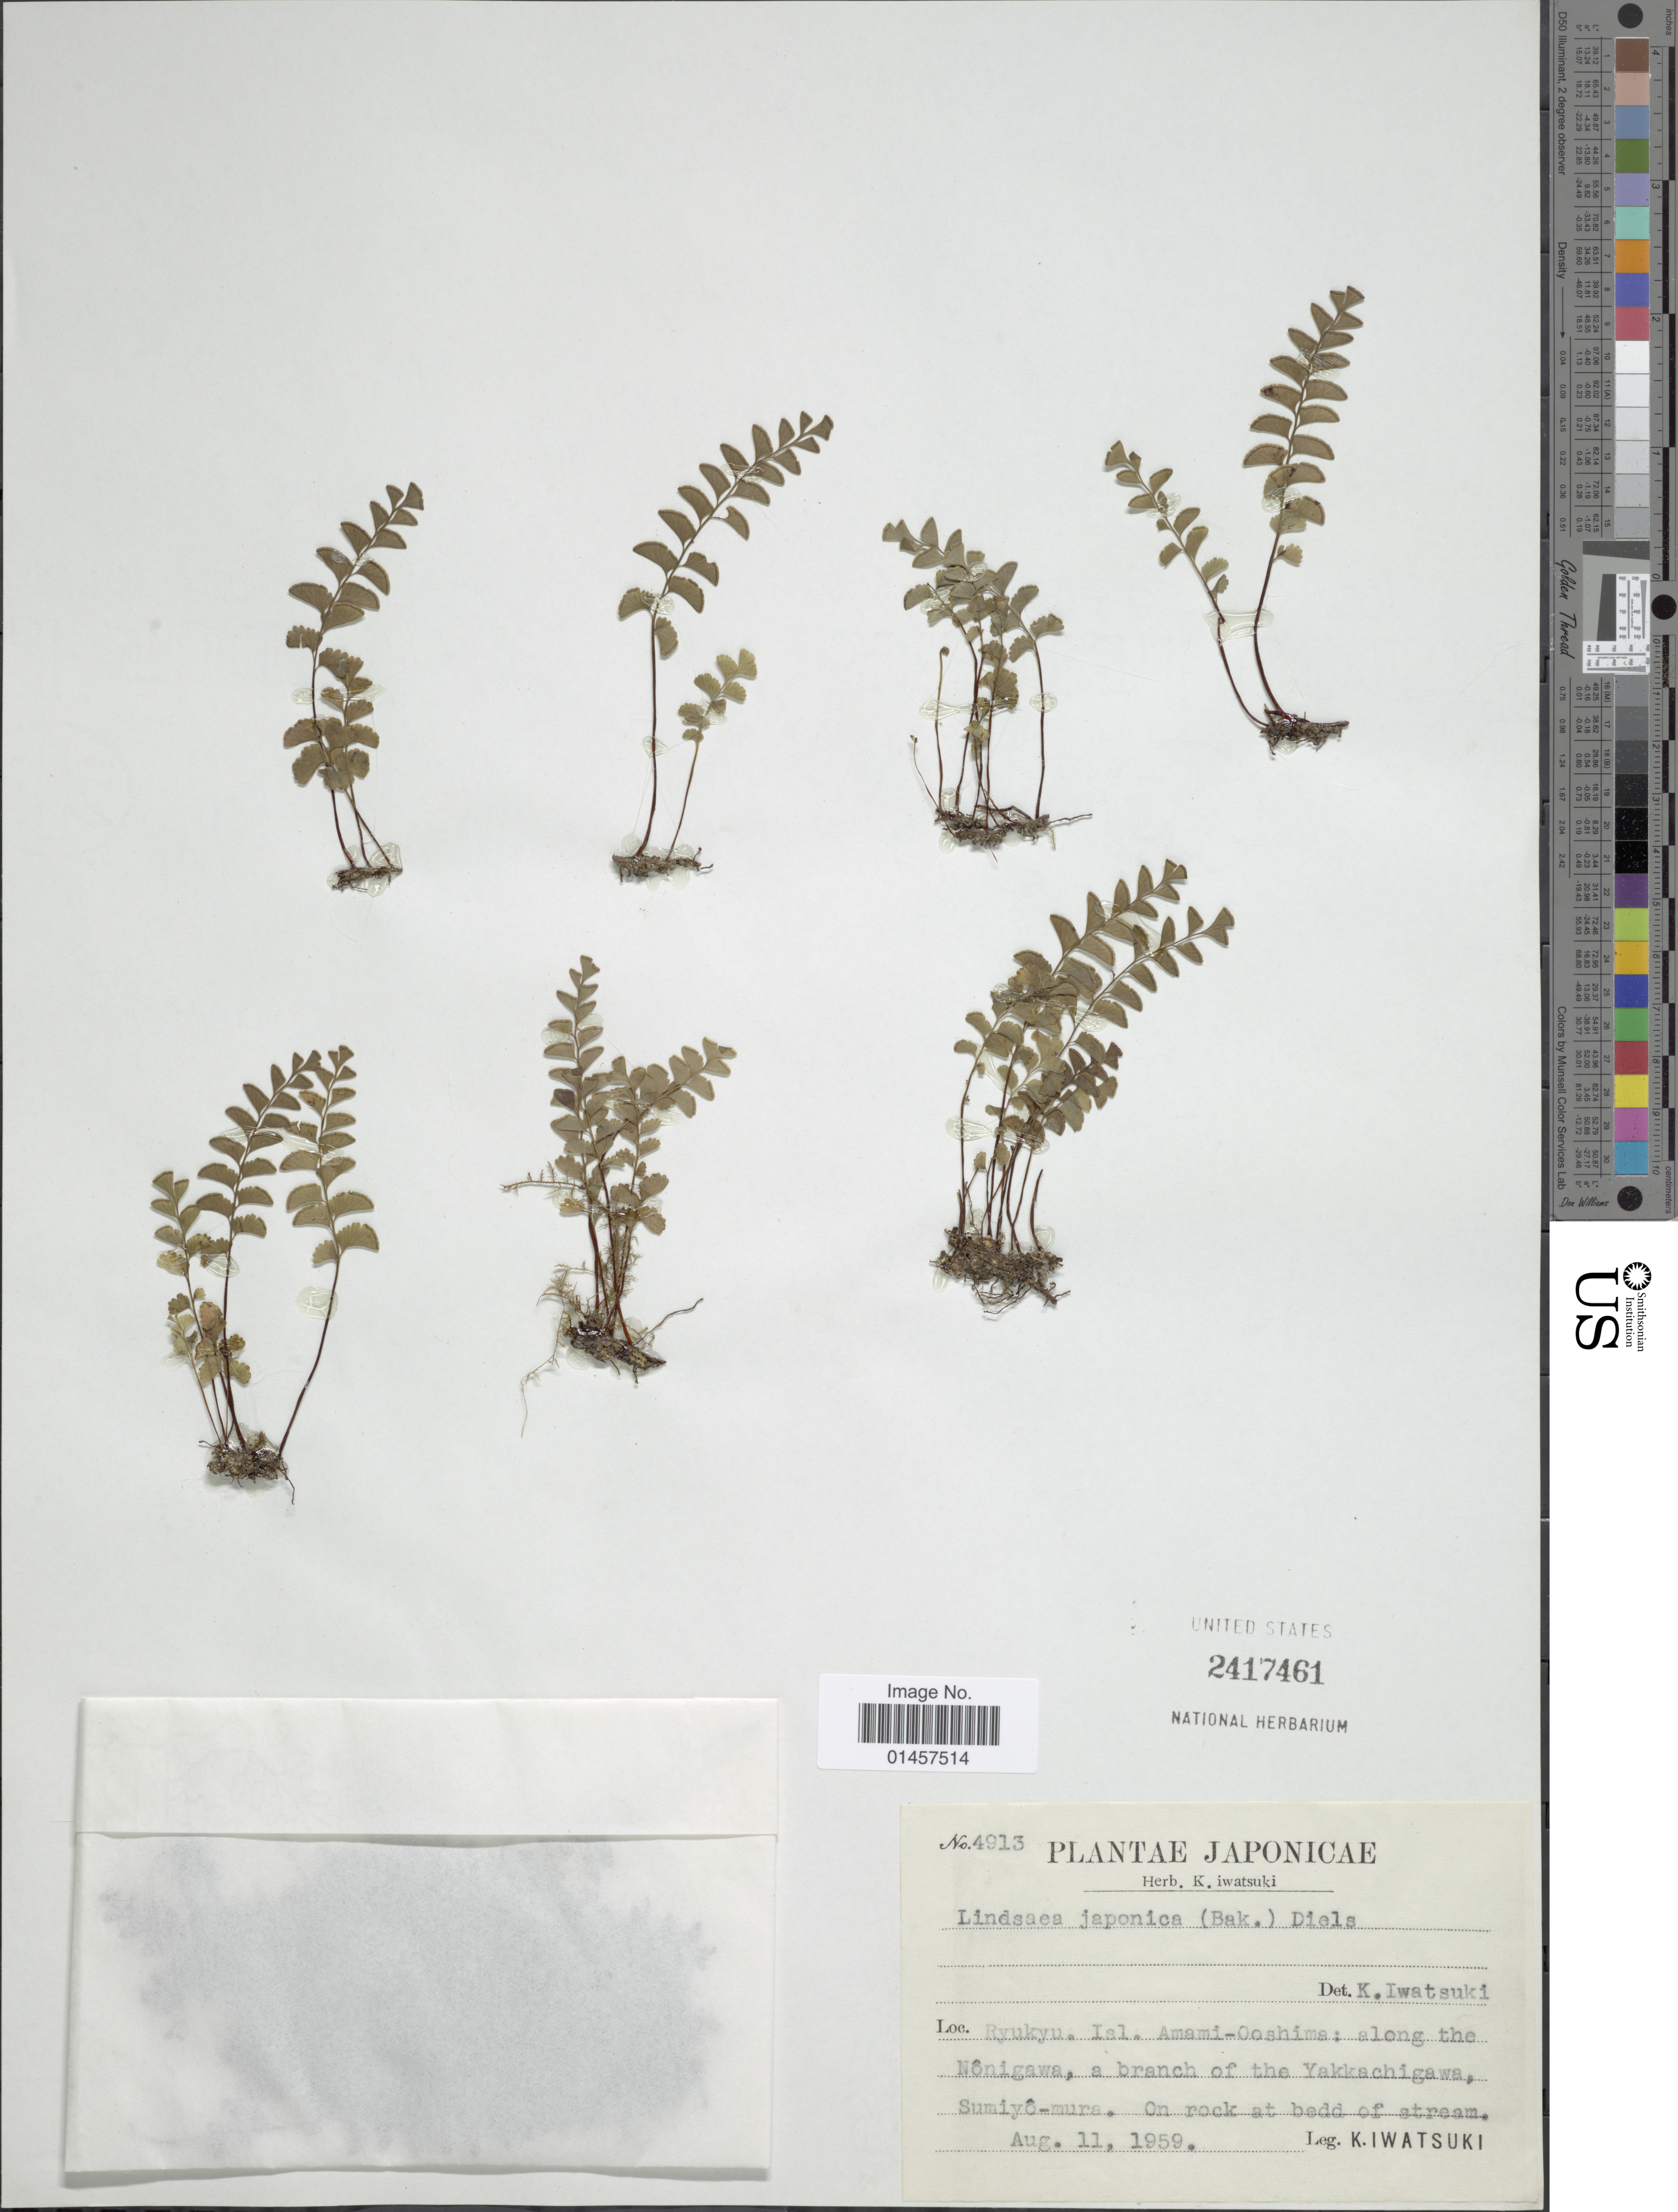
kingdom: Plantae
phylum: Tracheophyta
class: Polypodiopsida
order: Polypodiales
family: Lindsaeaceae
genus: Osmolindsaea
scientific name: Osmolindsaea japonica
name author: (Baker) Lehtonen & Christenh.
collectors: K. Iwatsuki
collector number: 4913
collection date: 1959-08-11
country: Japan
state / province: Okinawa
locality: Ryukyu. Isl. Amami-Ooshima: along the Nonigawa, a branch of the Yakkachigawa, Sumiyo-mura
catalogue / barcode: US 2417461